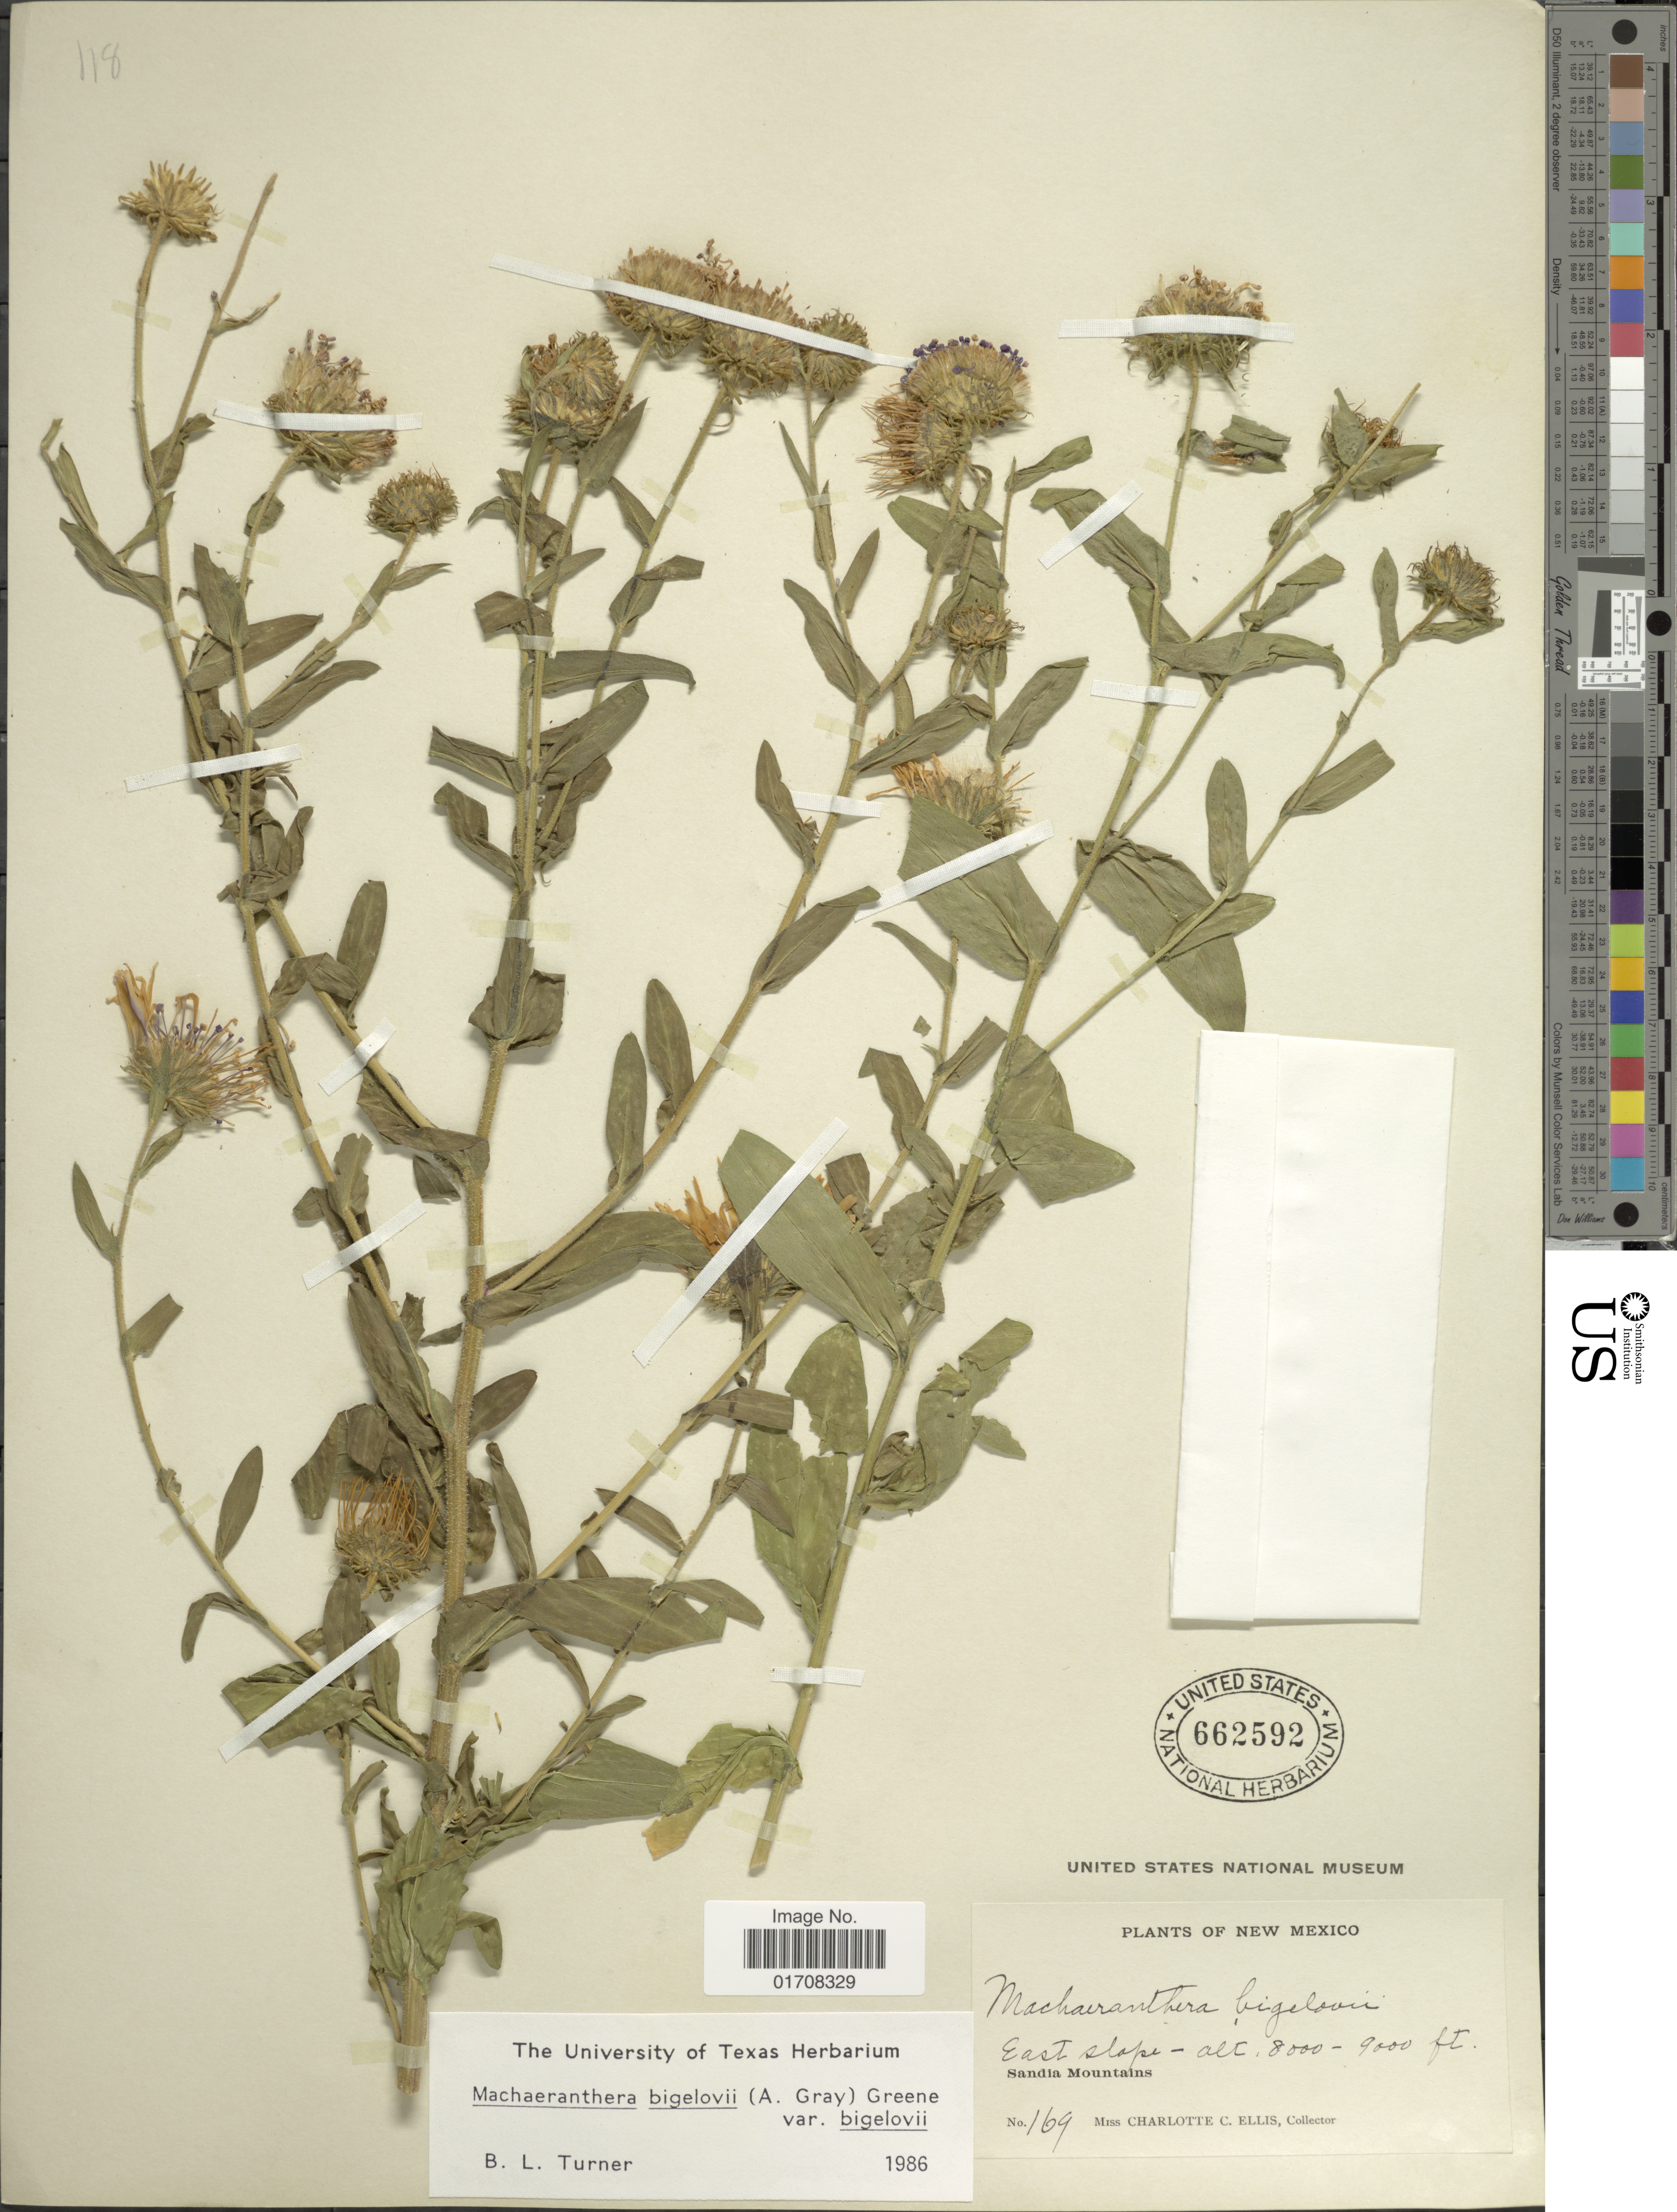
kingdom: Plantae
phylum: Tracheophyta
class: Magnoliopsida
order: Asterales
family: Asteraceae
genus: Machaeranthera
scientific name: Machaeranthera bigelovii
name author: (A. Gray) Greene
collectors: C. C. Ellis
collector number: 169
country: United States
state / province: New Mexico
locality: Sandia Mountains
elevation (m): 2438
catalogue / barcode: US 662592